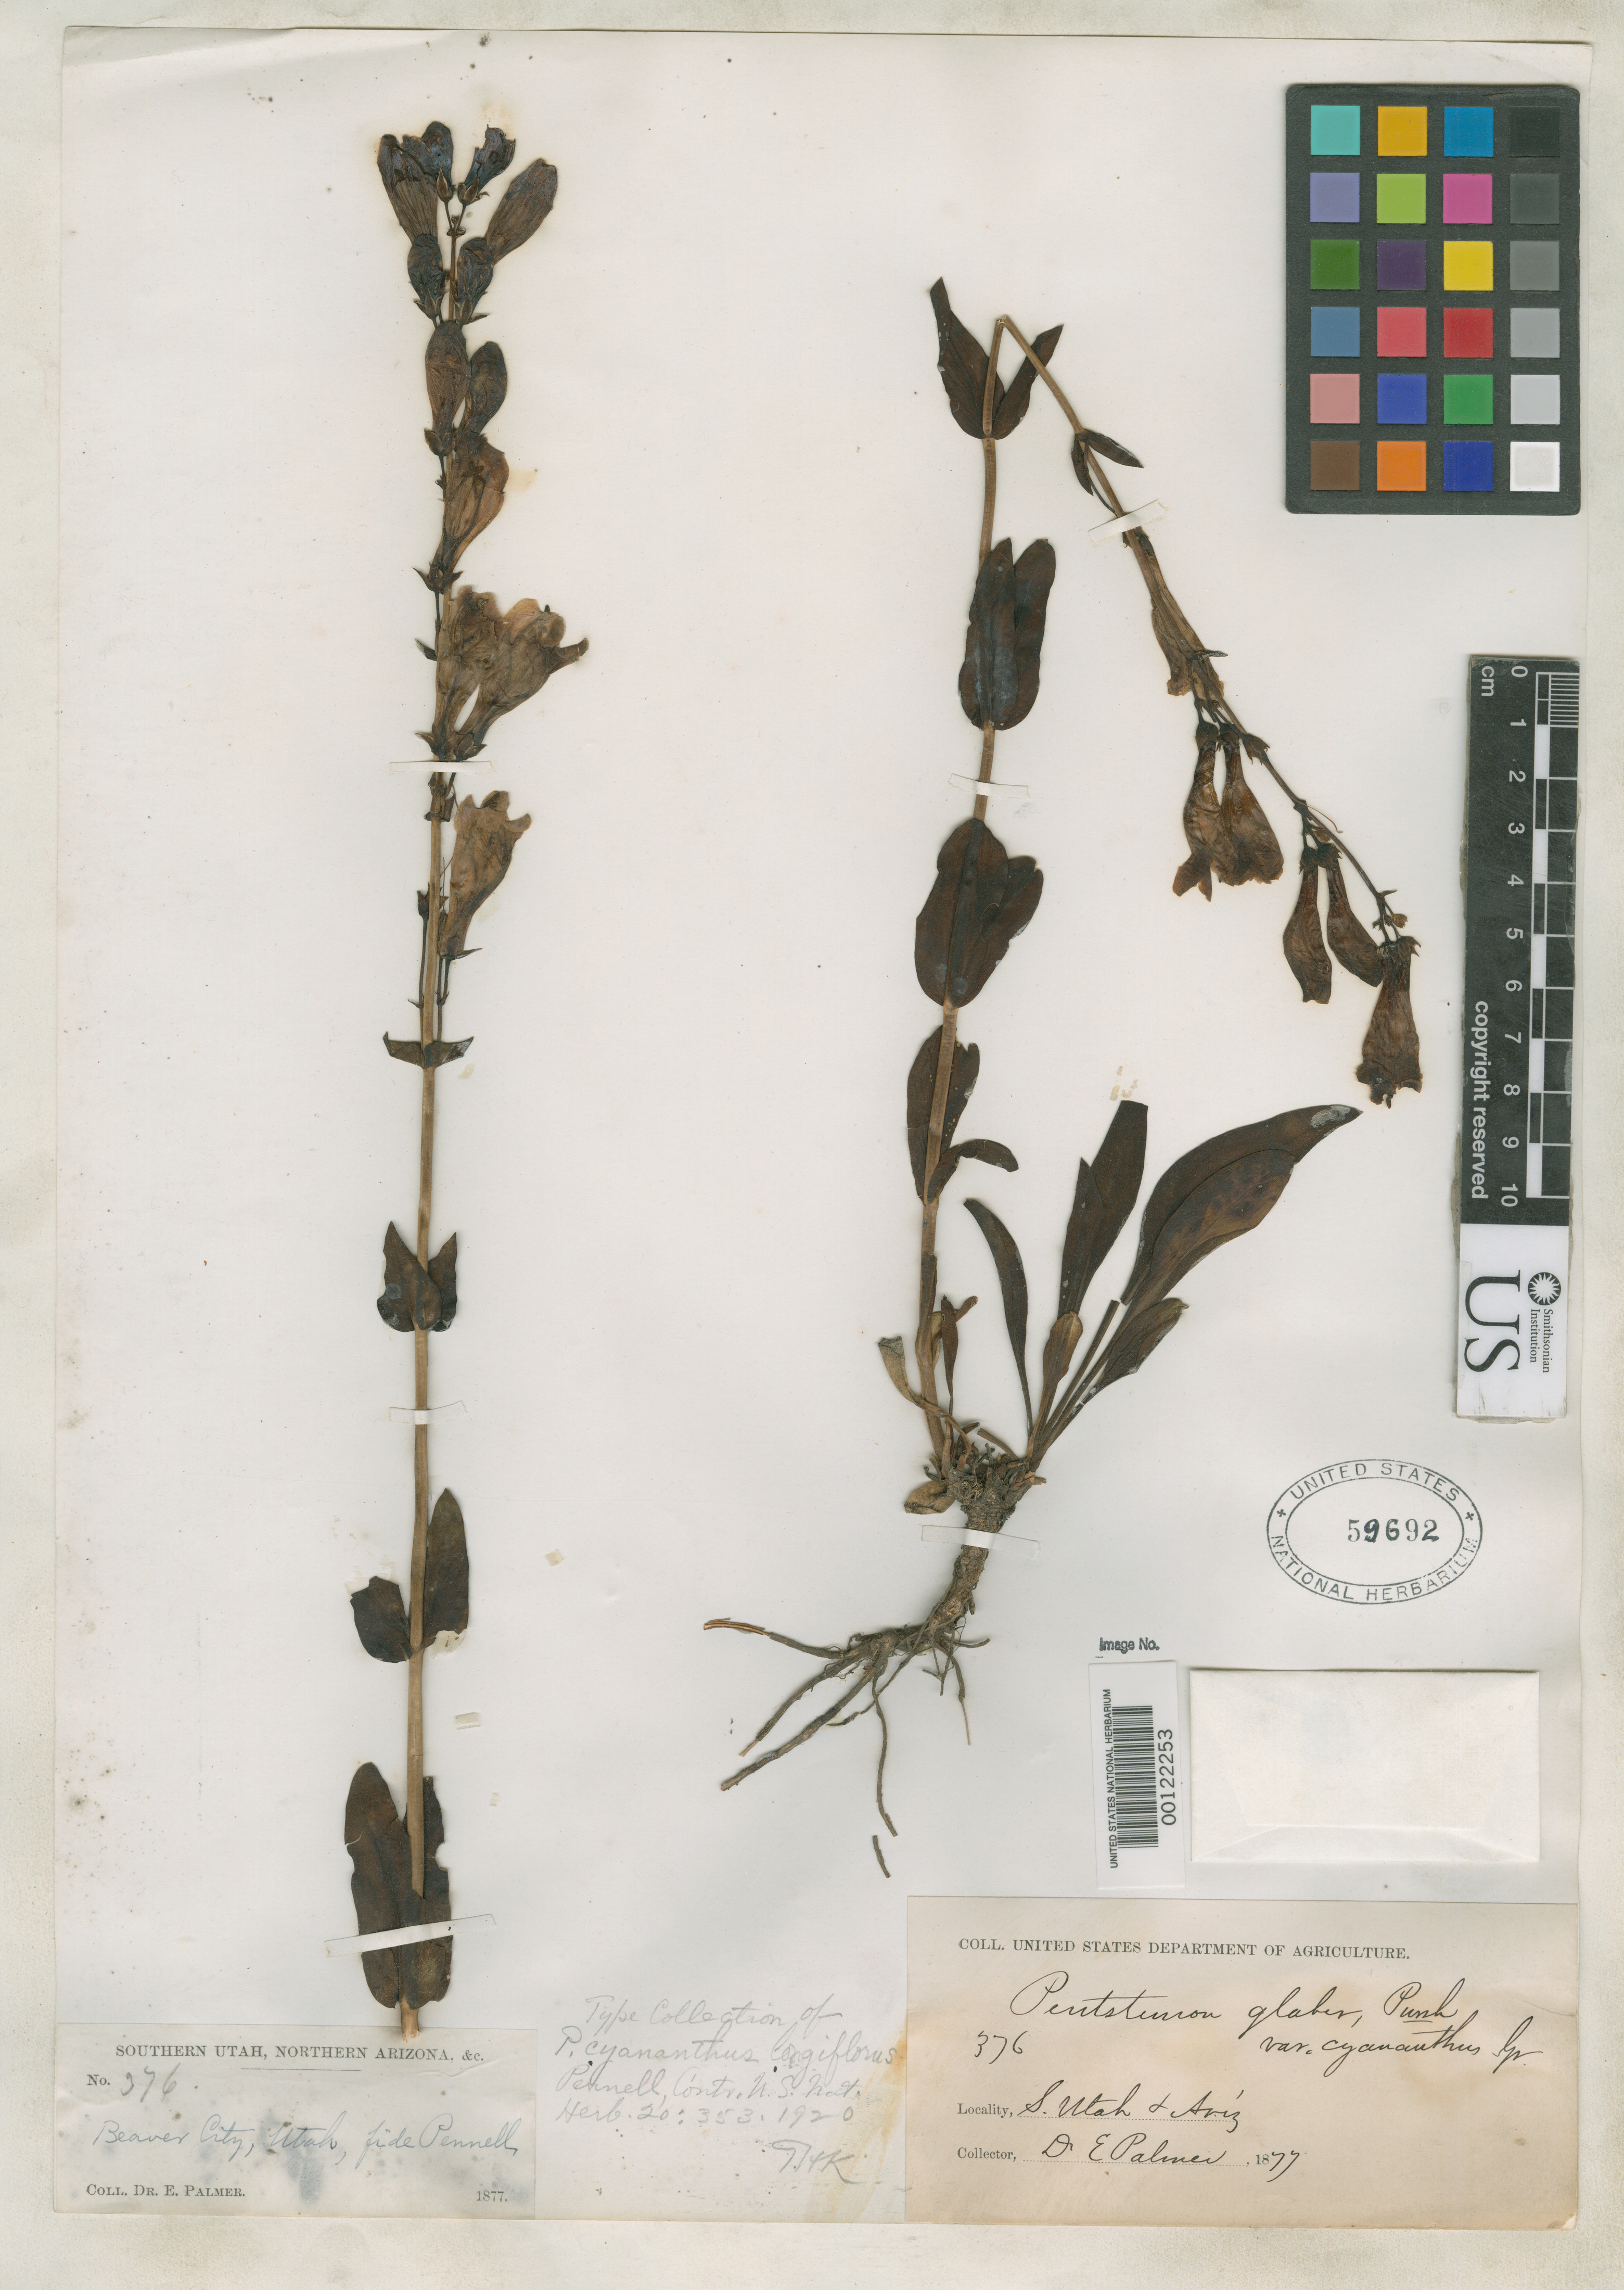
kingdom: Plantae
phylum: Tracheophyta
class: Magnoliopsida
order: Lamiales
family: Plantaginaceae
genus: Penstemon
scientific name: Penstemon cyananthus subsp. longiflorus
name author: Pennell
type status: Isotype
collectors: E. Palmer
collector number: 376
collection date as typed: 1877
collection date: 1877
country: United States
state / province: Utah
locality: Beaver City.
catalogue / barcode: US 59692